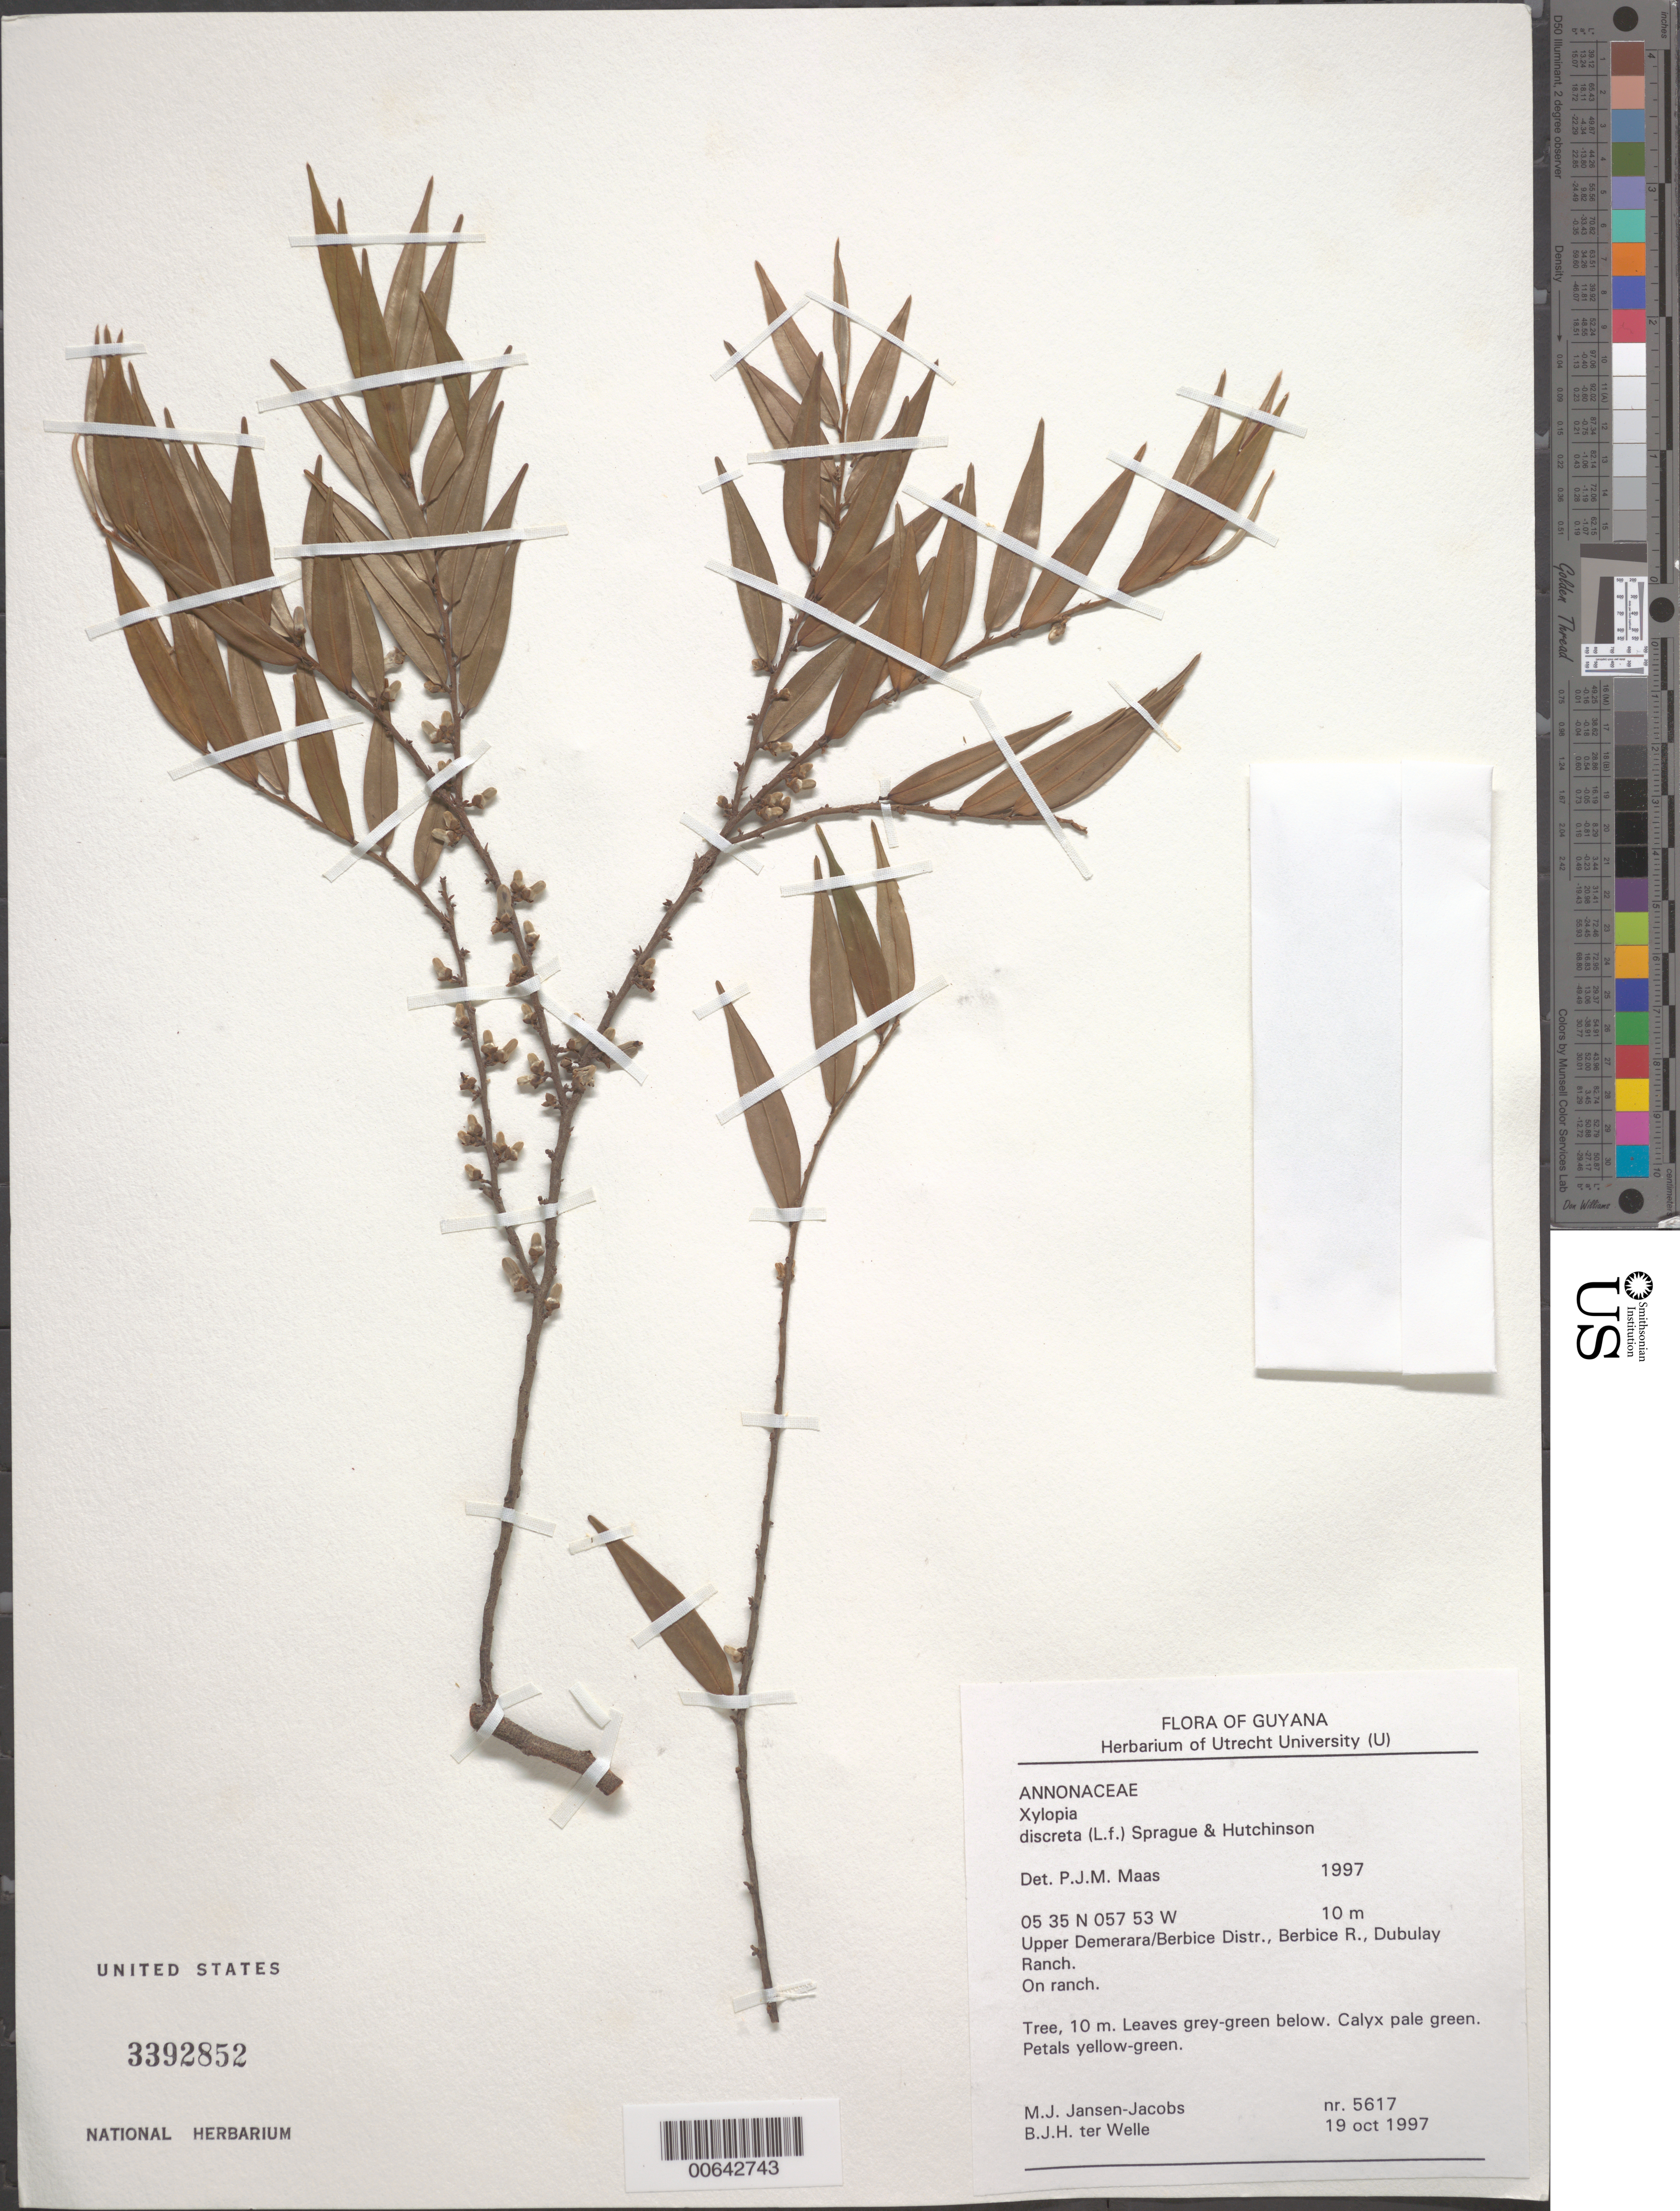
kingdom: Plantae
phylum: Tracheophyta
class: Magnoliopsida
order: Magnoliales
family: Annonaceae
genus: Xylopia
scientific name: Xylopia discreta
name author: (L. f.) Sprague & Hutch.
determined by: Maas, Paul J. M.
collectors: M. J. Jansen-Jacobs & B. Welle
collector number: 5617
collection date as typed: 19-Oct-97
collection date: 1997-10-19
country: Guyana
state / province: U. Demerara-Berbice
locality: Dubulay Ranch, Berbice R.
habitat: Ranch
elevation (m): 10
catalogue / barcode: US 3392852